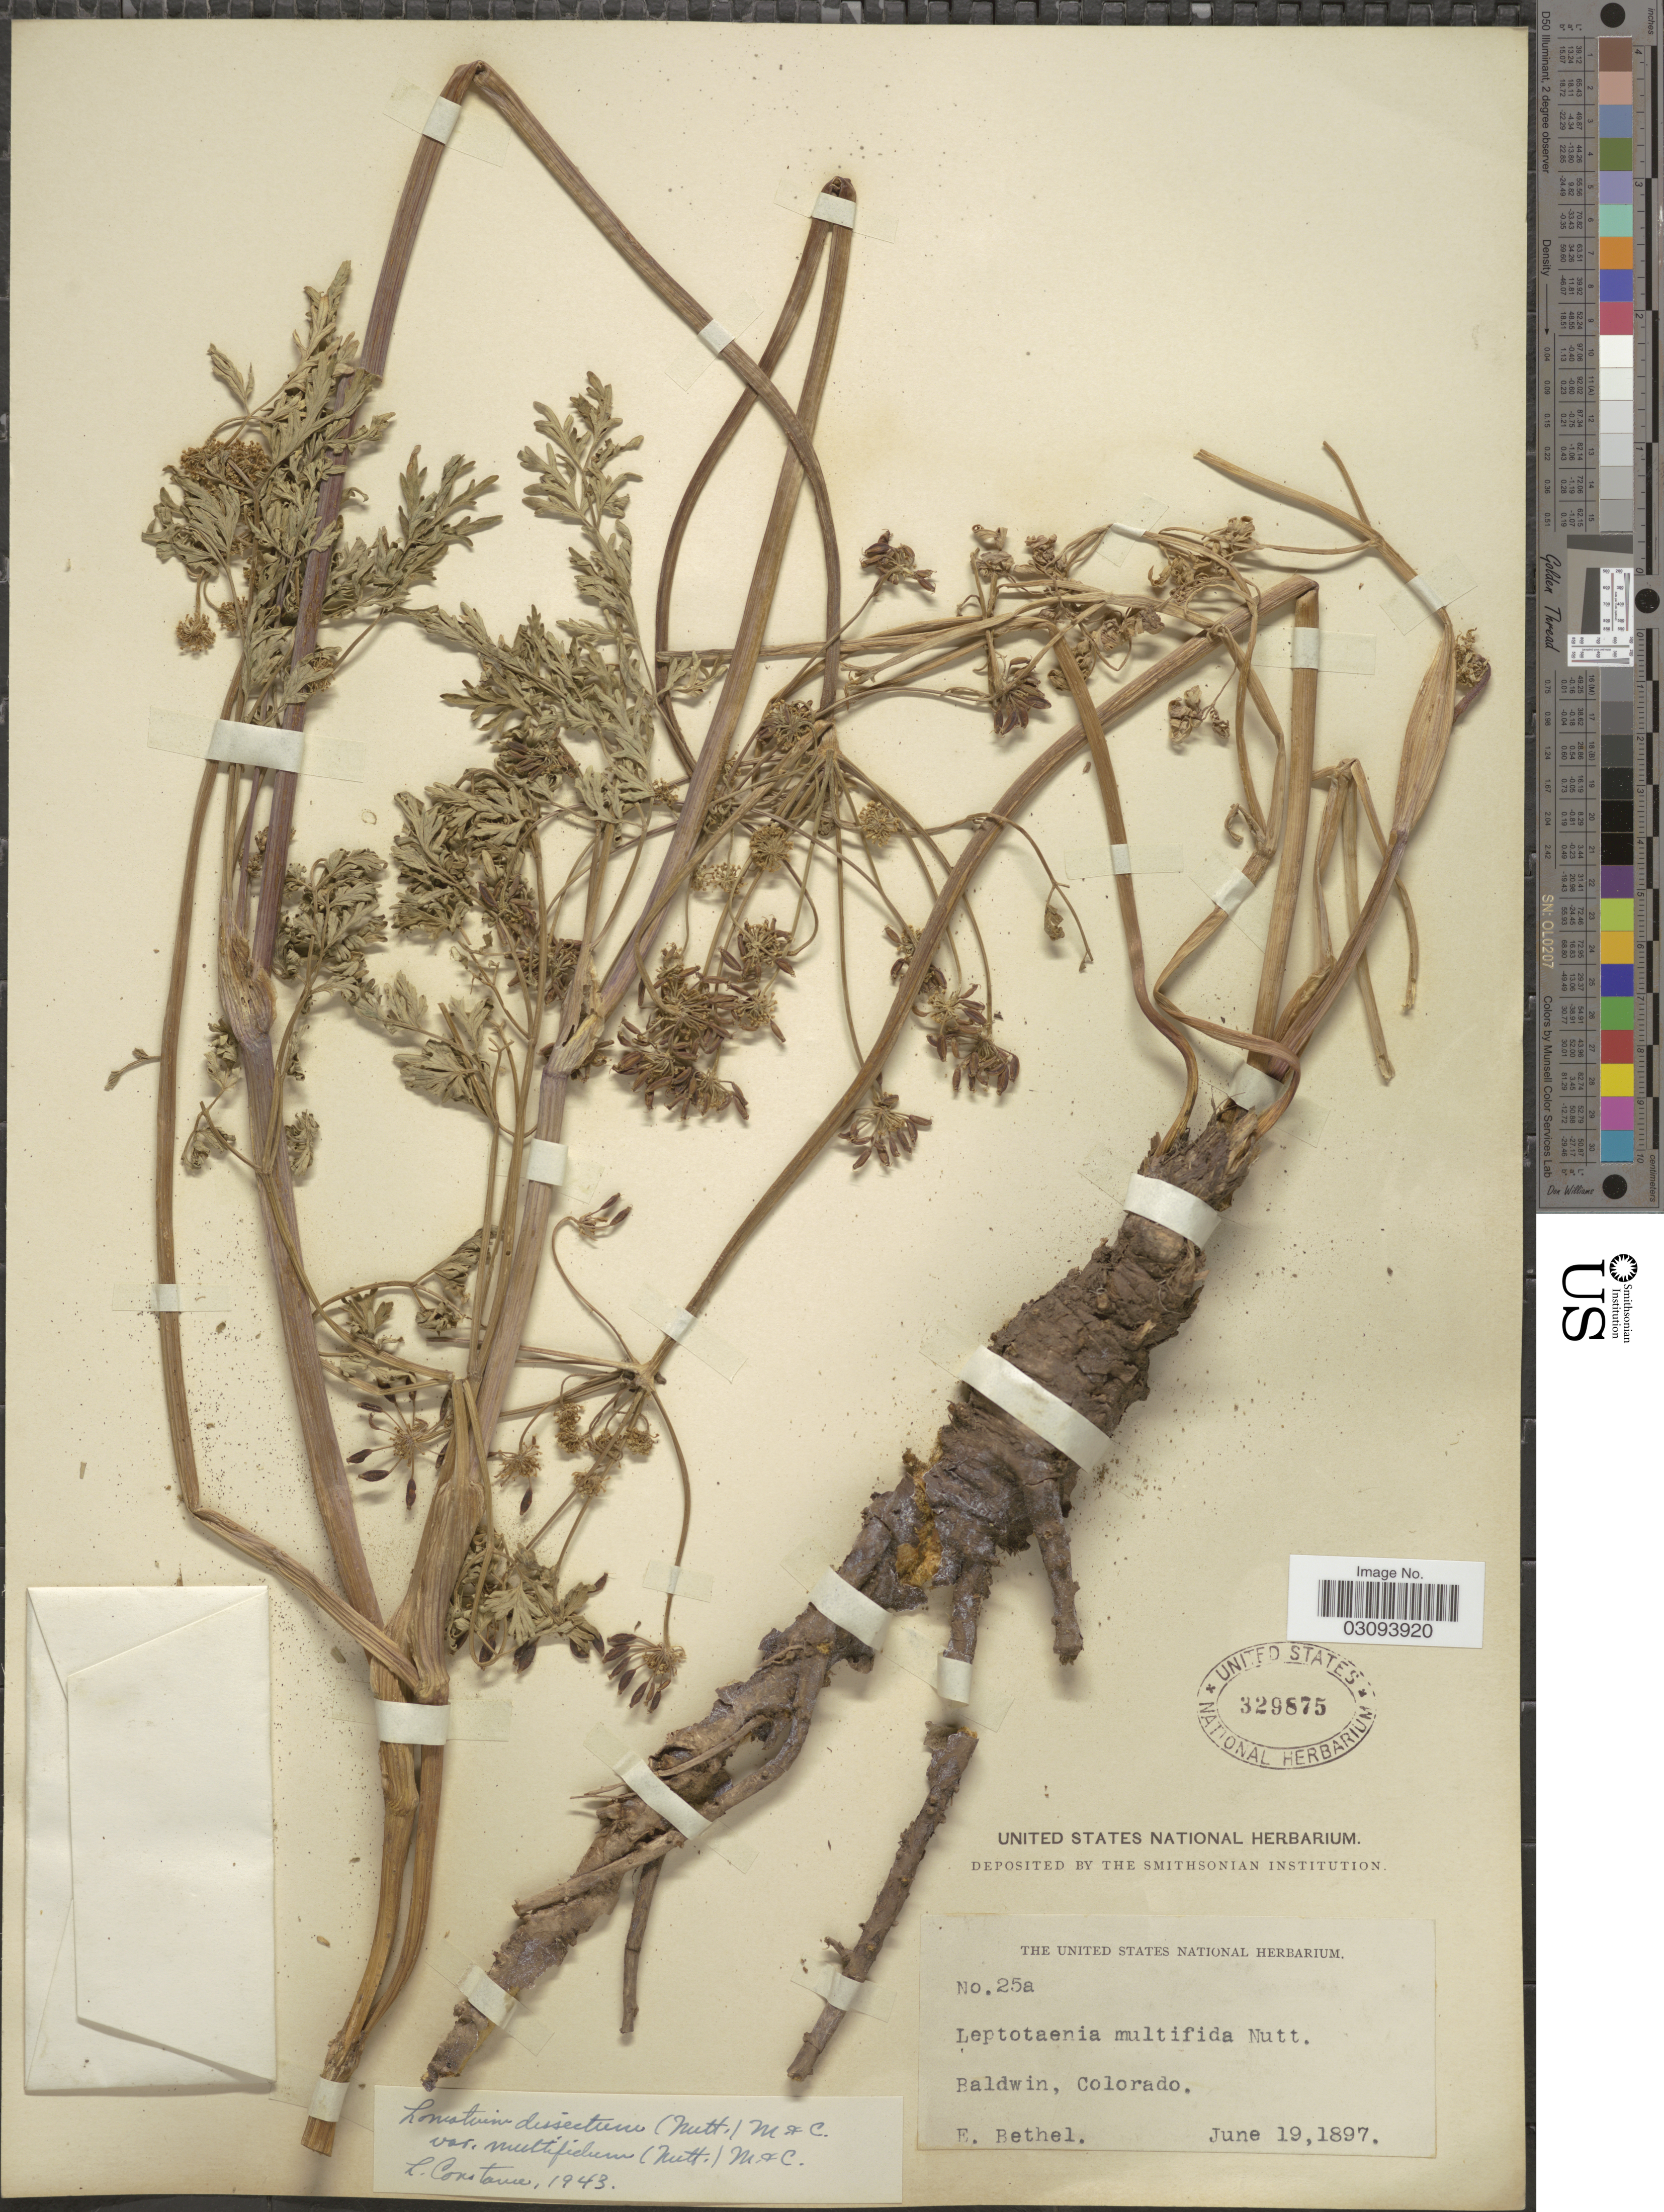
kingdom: Plantae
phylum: Tracheophyta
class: Magnoliopsida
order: Apiales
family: Apiaceae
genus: Lomatium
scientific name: Lomatium dissectum var. multifidum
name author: (Nutt.) Mathias & Constance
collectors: E. Bethel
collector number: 25a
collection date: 1897-06-19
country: United States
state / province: Colorado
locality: Baldwin.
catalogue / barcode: US 329875